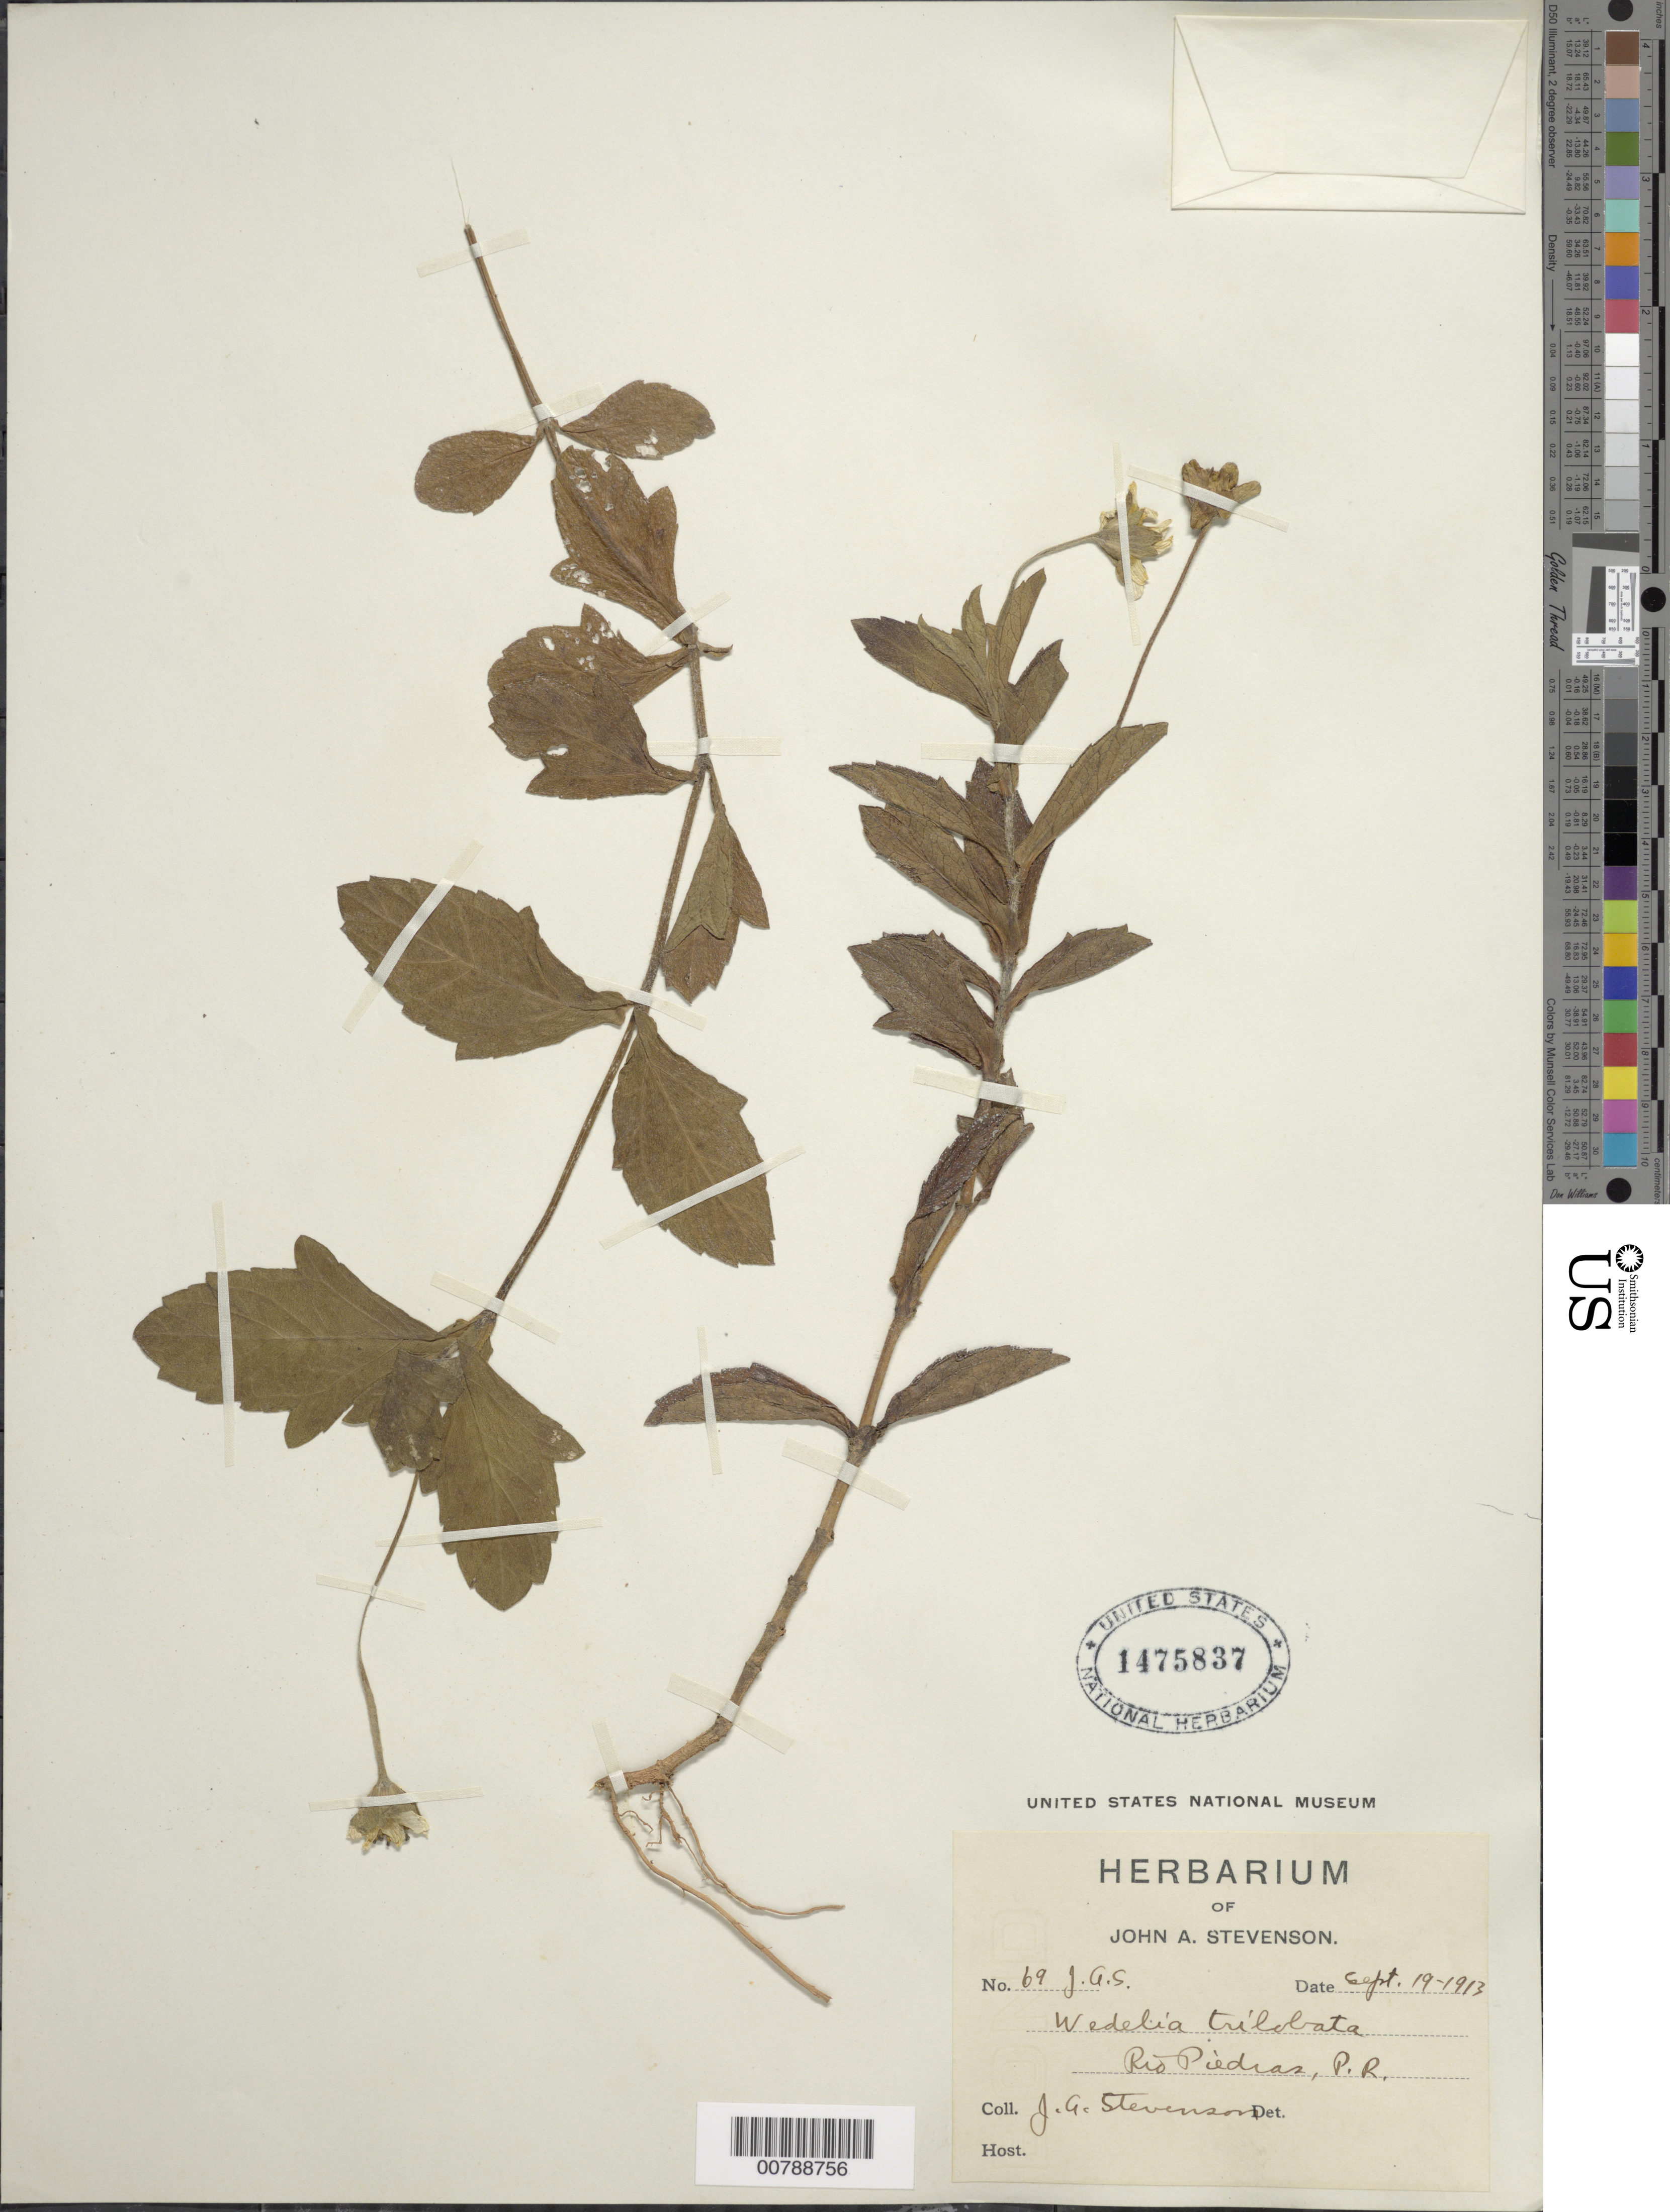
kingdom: Plantae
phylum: Tracheophyta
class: Magnoliopsida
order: Asterales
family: Asteraceae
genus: Sphagneticola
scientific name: Sphagneticola trilobata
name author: (L.) Pruski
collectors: J. Stevenson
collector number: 69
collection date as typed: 19 Sep 1913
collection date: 1913-09-19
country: Puerto Rico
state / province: San Juan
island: Puerto Rico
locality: Río Piedras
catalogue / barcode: US 1475837